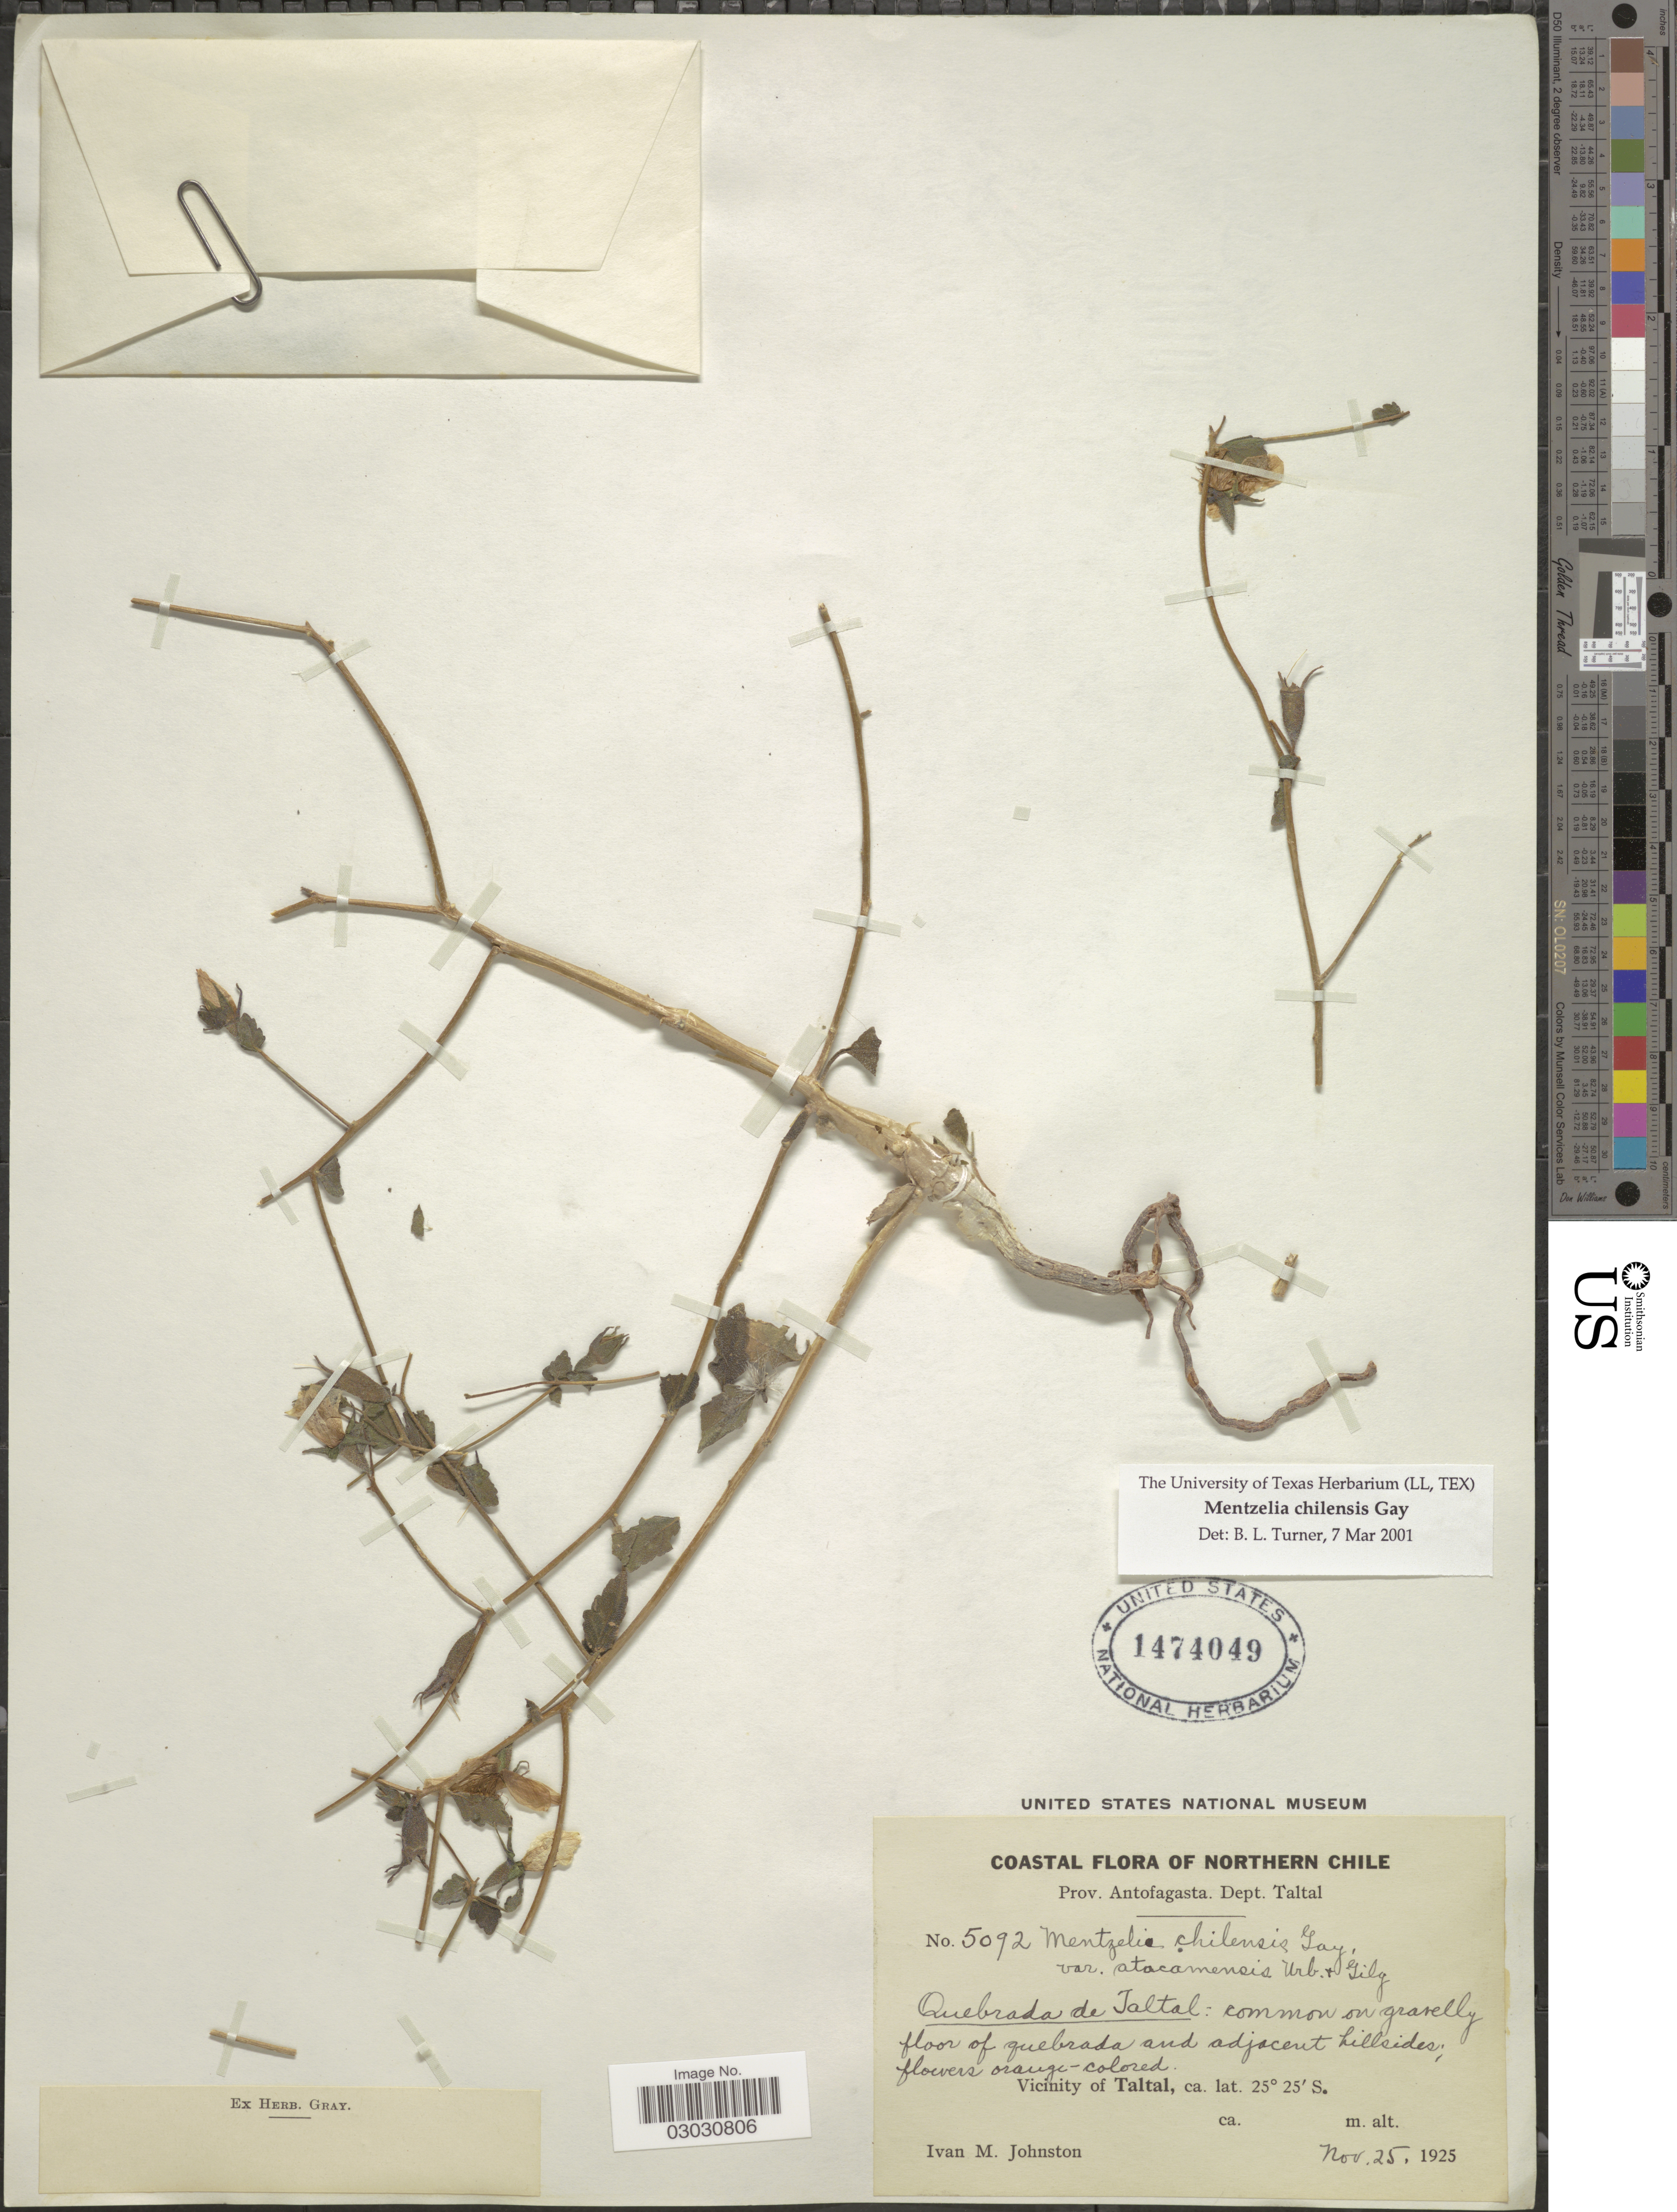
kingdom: Plantae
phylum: Tracheophyta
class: Magnoliopsida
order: Cornales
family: Loasaceae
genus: Mentzelia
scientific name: Mentzelia chilensis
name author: Gay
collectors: I.M. Johnston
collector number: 5092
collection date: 1925-11-25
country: Chile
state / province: Antofagasta (II)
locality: Coastal of Northern Chile. Prov. Antofagasta. Dept. Taltal. Quebrada de Taltal. Vicinity of Taltal.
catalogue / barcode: US 1474049